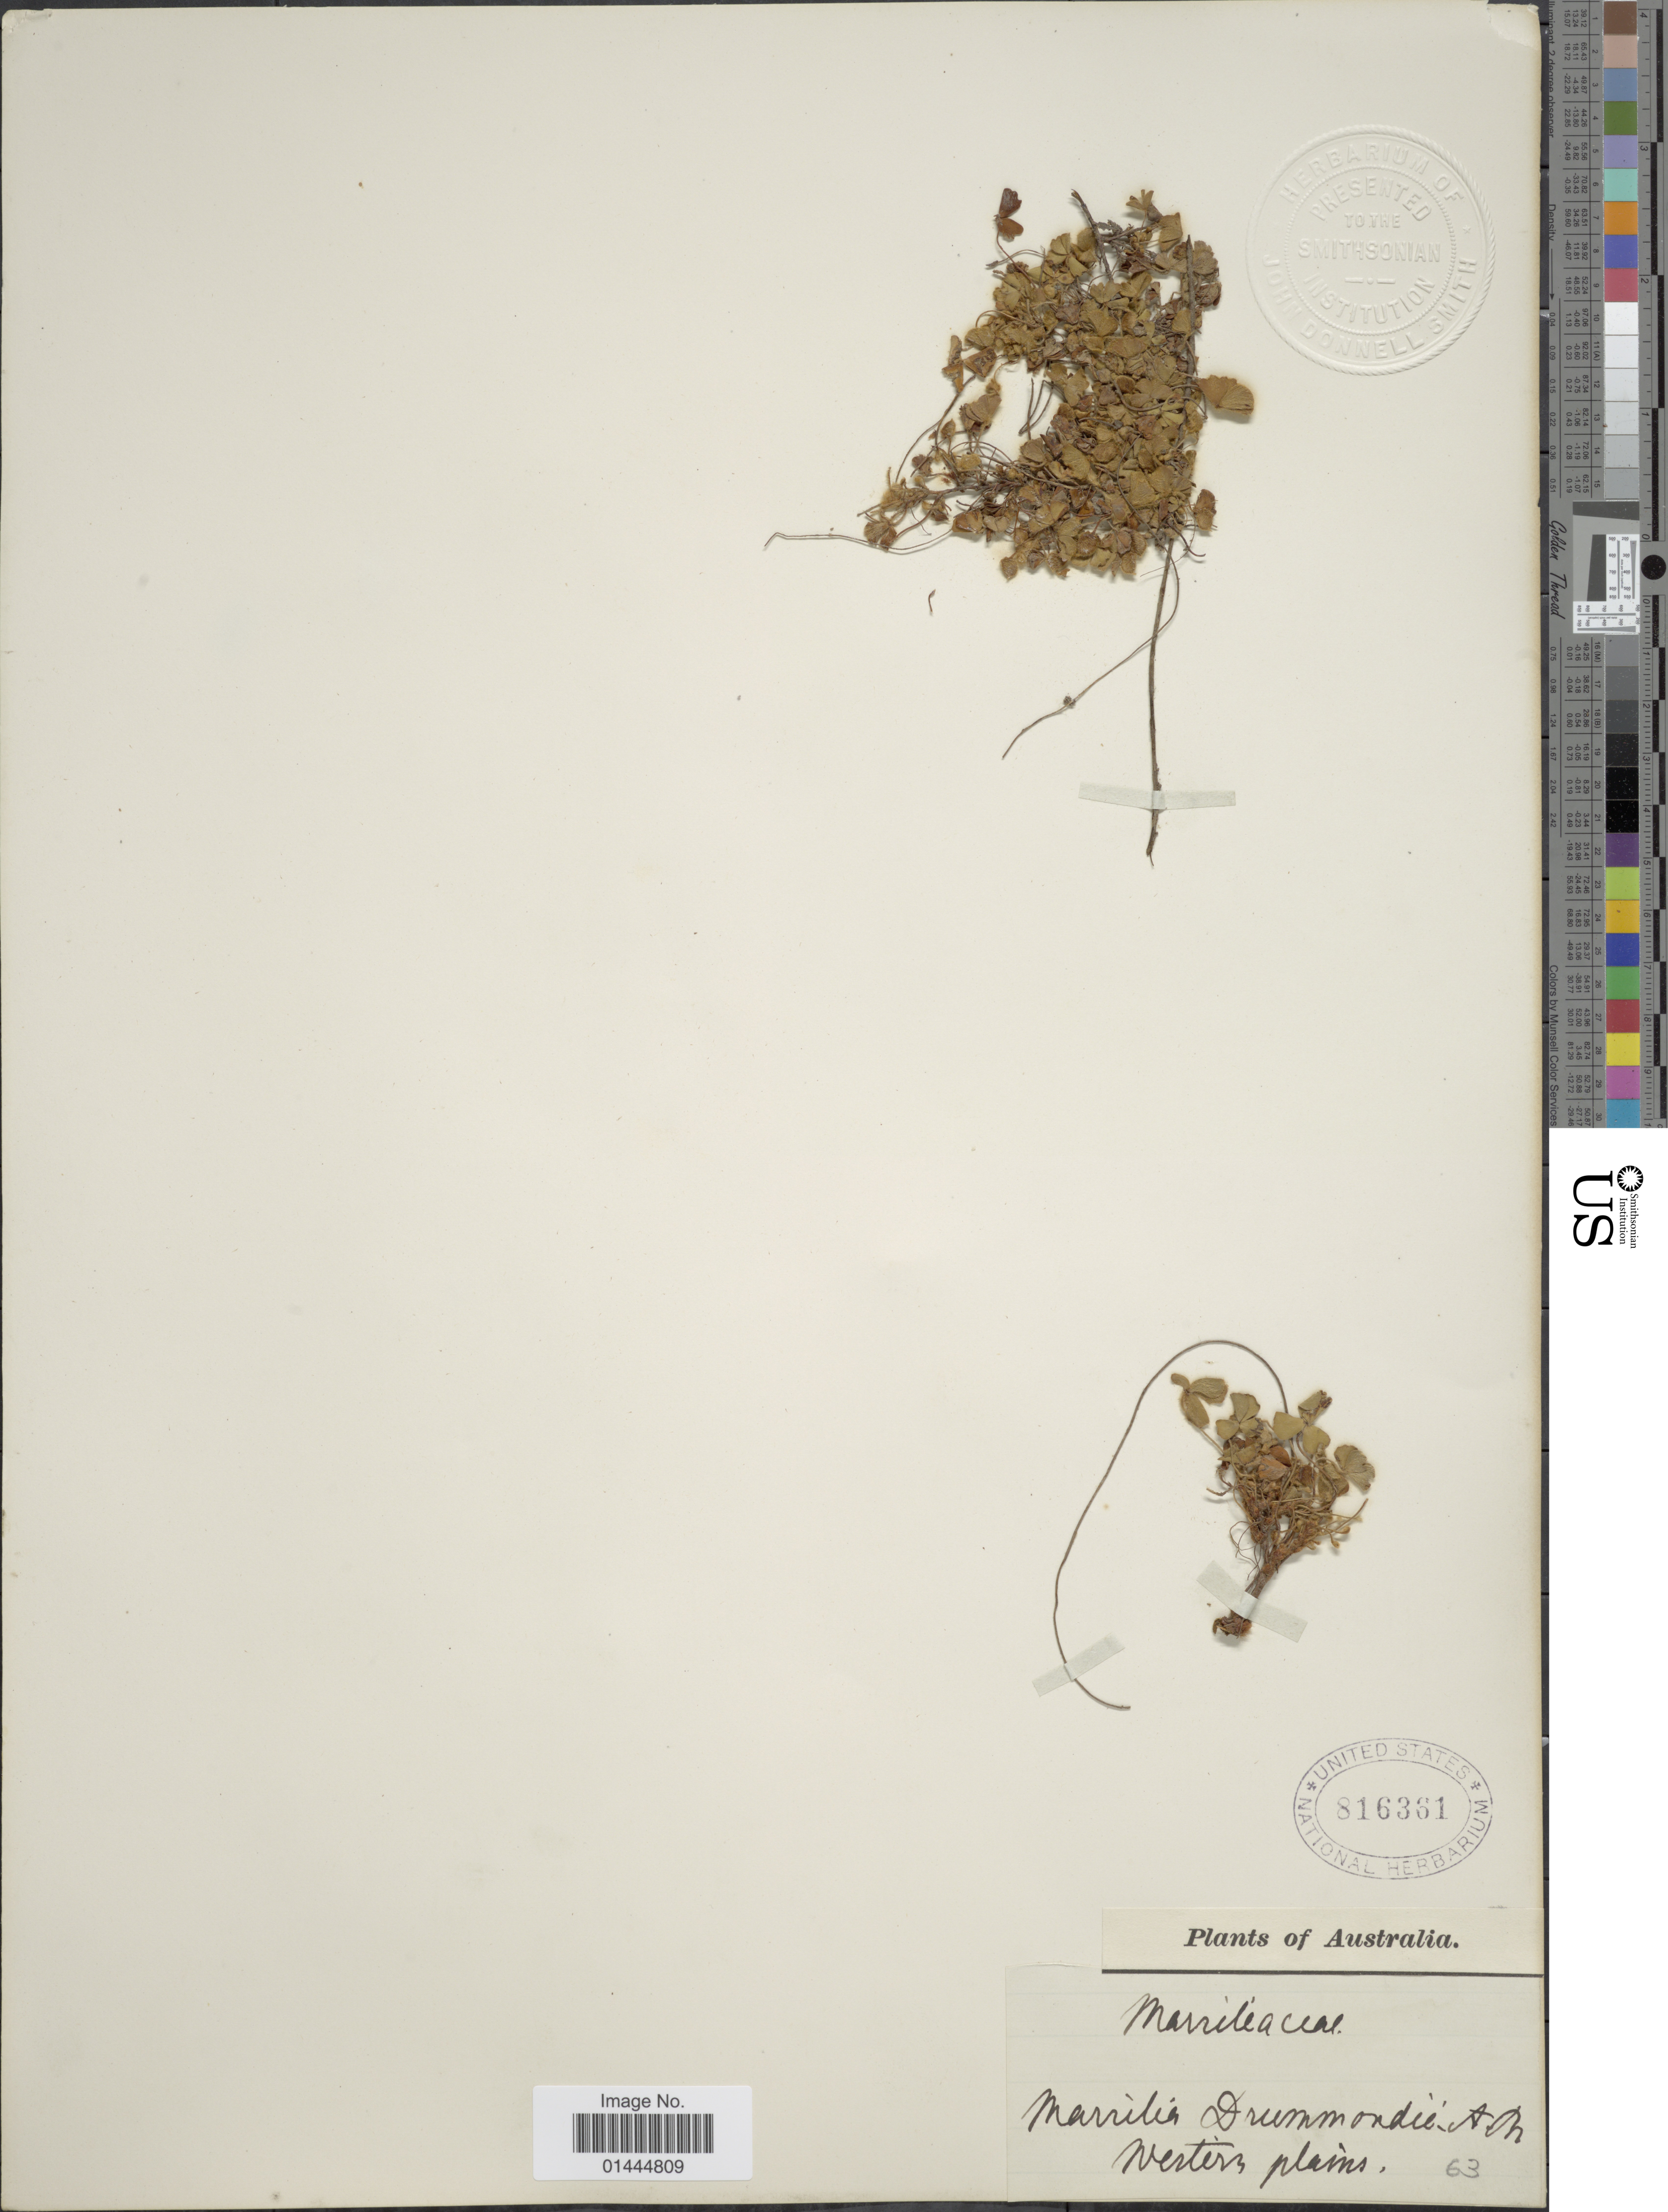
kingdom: Plantae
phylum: Tracheophyta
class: Polypodiopsida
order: Salviniales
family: Marsileaceae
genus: Marsilea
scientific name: Marsilea drummondii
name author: A. Braun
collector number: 63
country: Australia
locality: Western plains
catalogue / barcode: US 816361